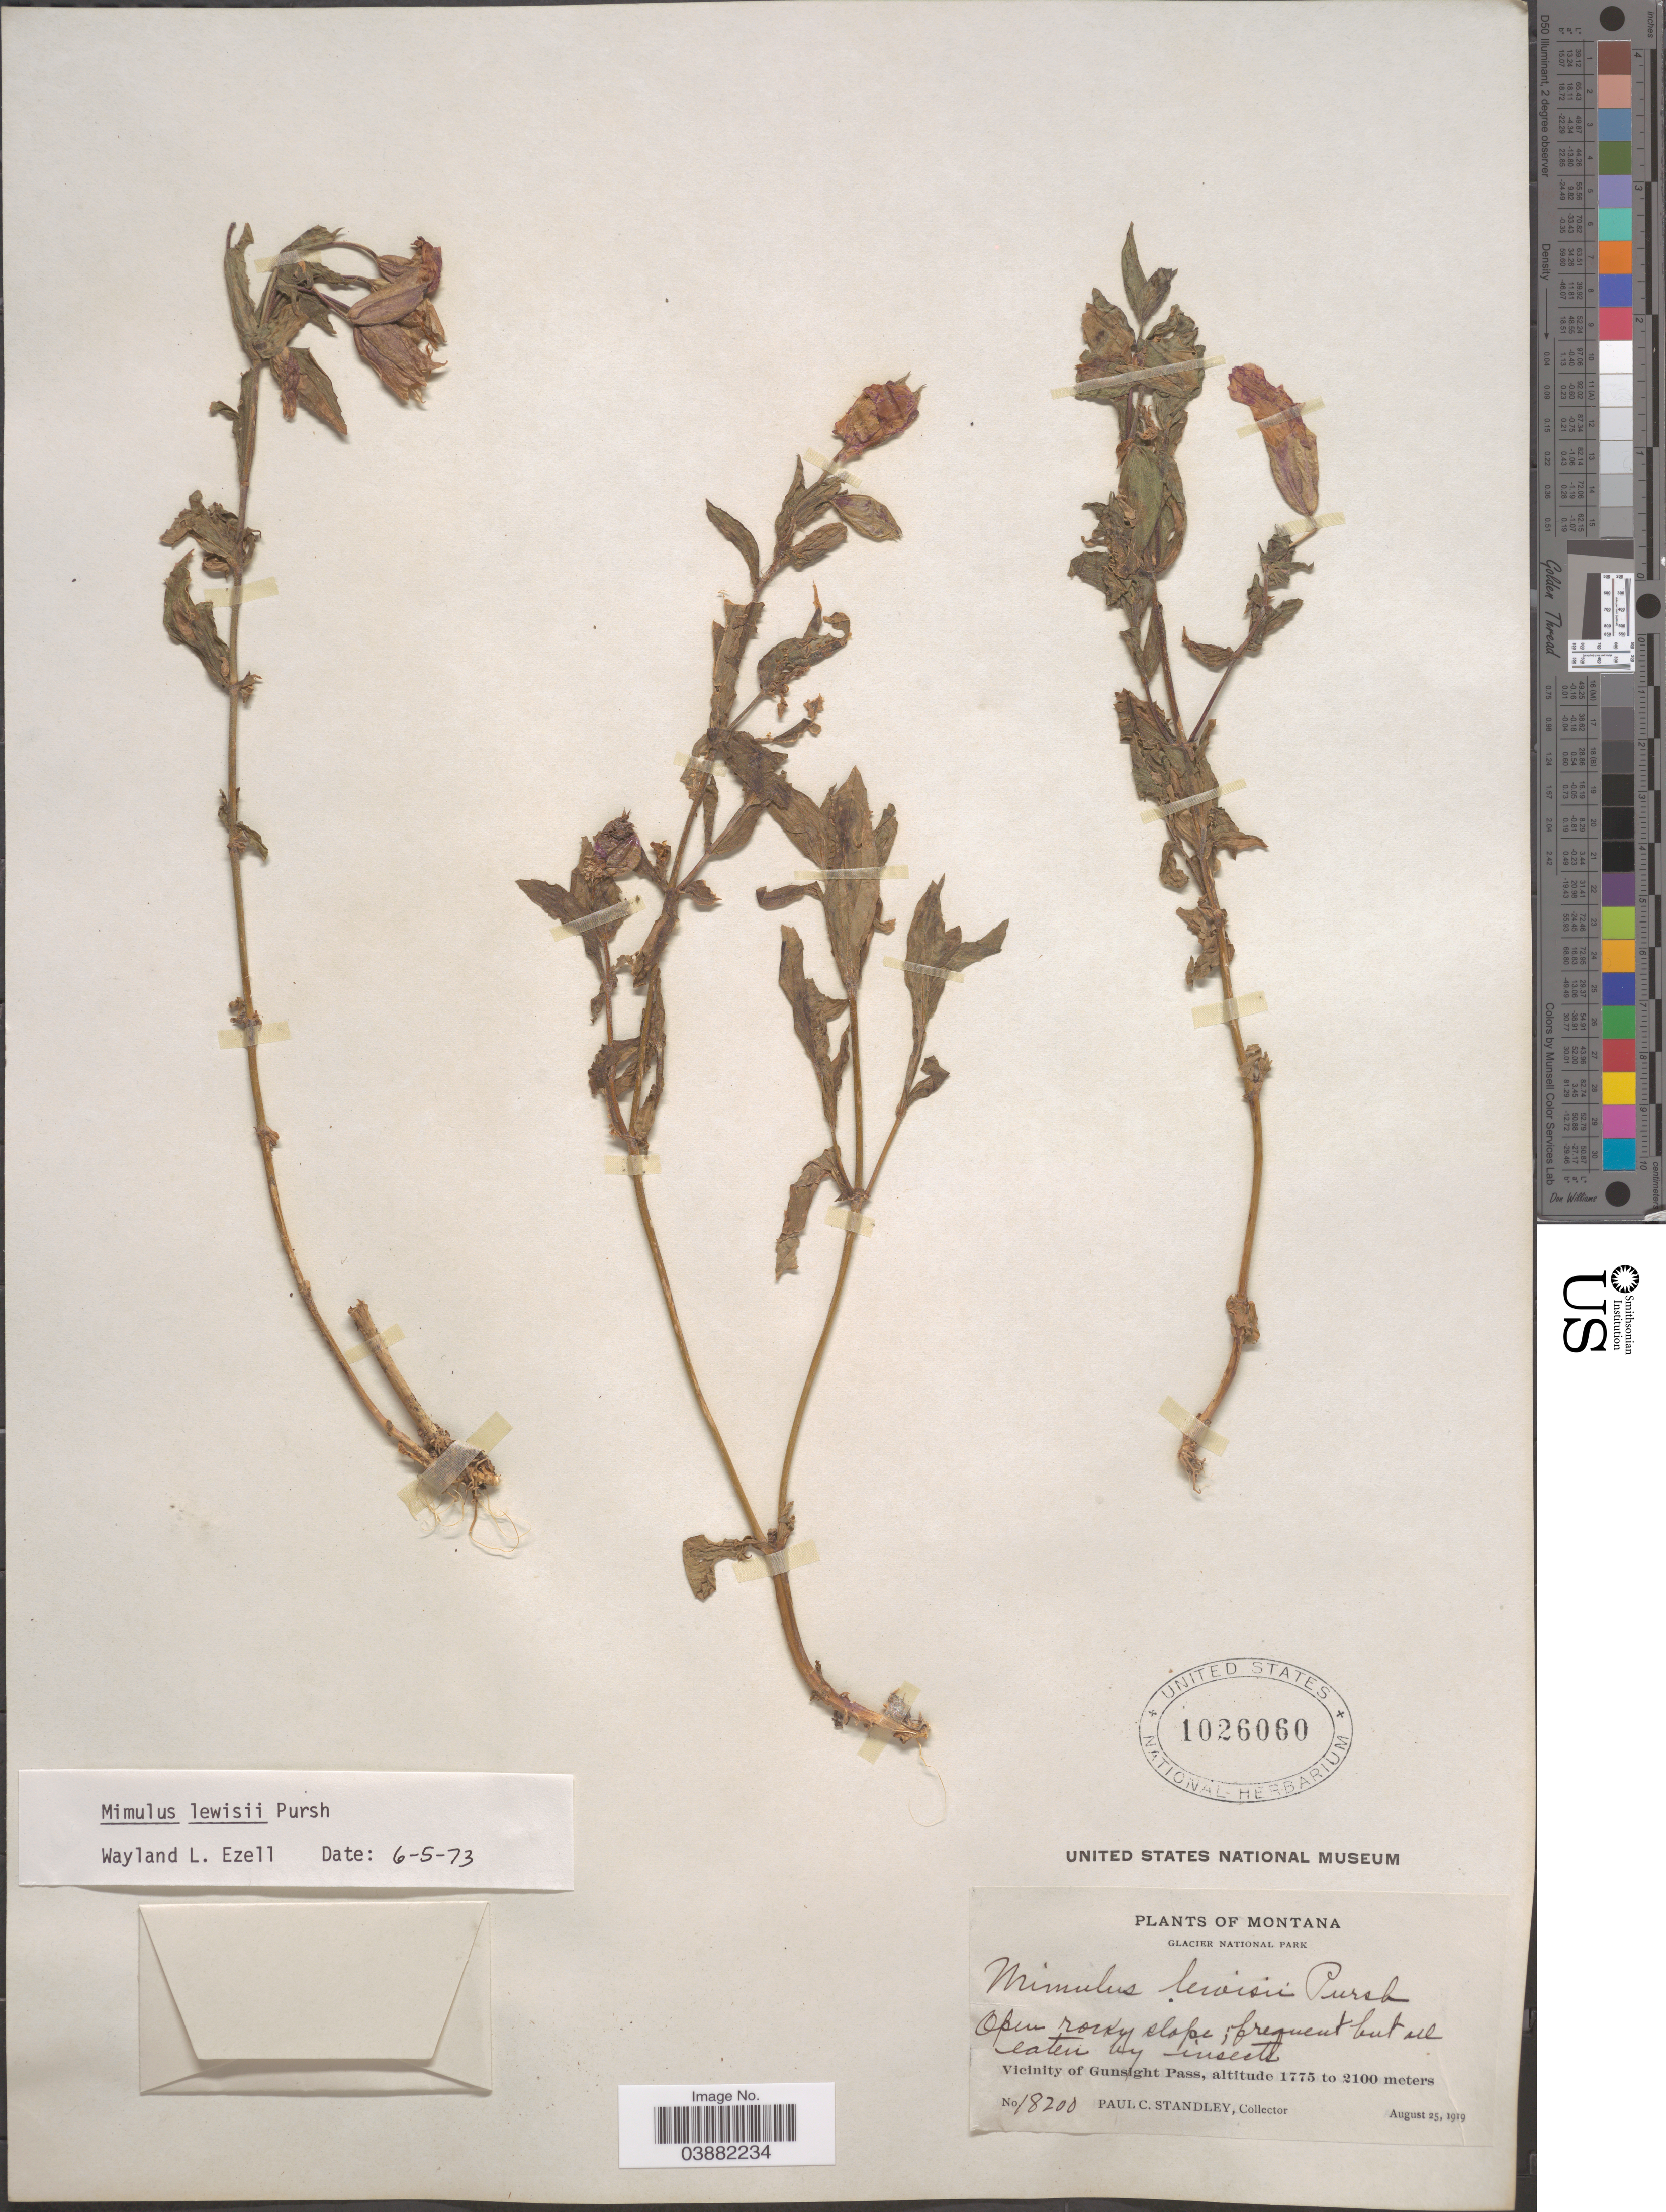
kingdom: Plantae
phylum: Tracheophyta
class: Magnoliopsida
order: Lamiales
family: Phrymaceae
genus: Mimulus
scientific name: Mimulus lewisii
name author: Pursh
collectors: P. C. Standley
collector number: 18200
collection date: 1919-08-25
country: United States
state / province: Montana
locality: Glacier National Park. Vicinity of Gunsight Pass.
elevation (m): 1775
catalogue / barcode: US 1026060